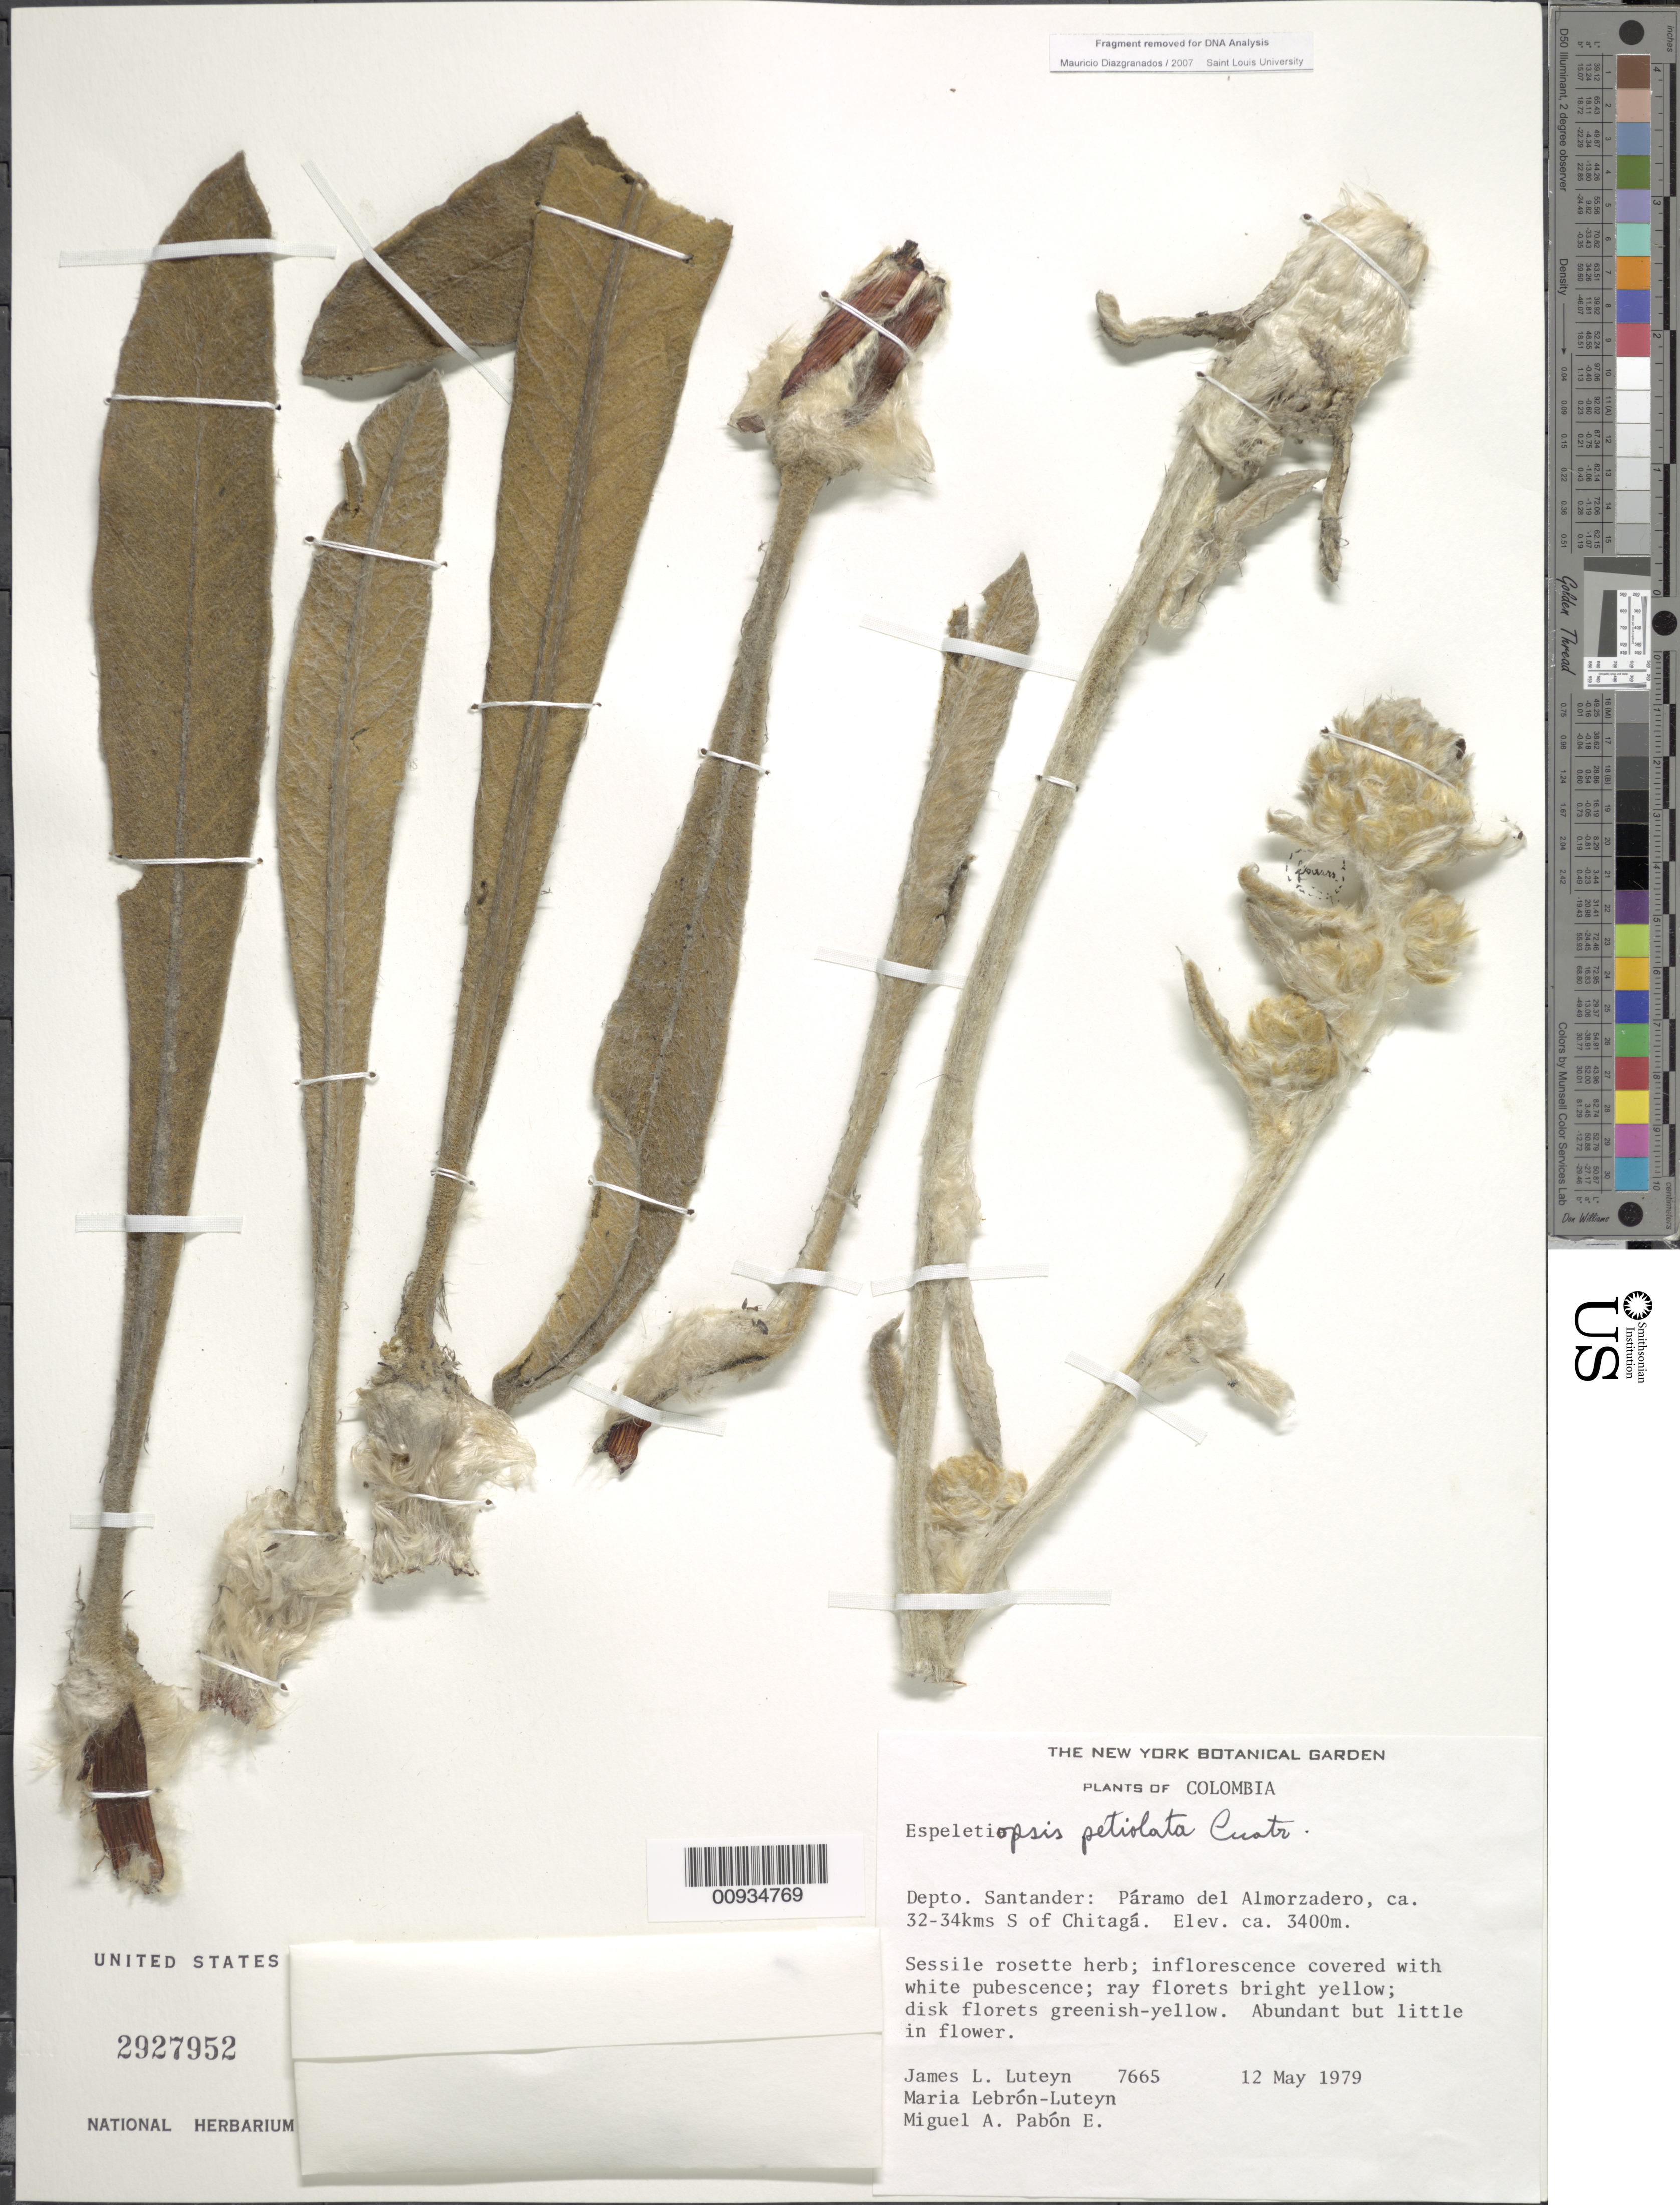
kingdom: Plantae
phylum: Tracheophyta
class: Magnoliopsida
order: Asterales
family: Asteraceae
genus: Espeletiopsis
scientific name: Espeletiopsis petiolata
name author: (Cuatrec.) Cuatrec.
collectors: J. L. Luteyn, M. L. Lebrón-Luteyn & M. A. Pabon E.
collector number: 7665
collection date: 1979-05-12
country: Colombia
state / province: Santander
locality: Paramo del Almorzadero, ca 32-34 kms S of Chitaga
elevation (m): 3400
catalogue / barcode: US 2927952